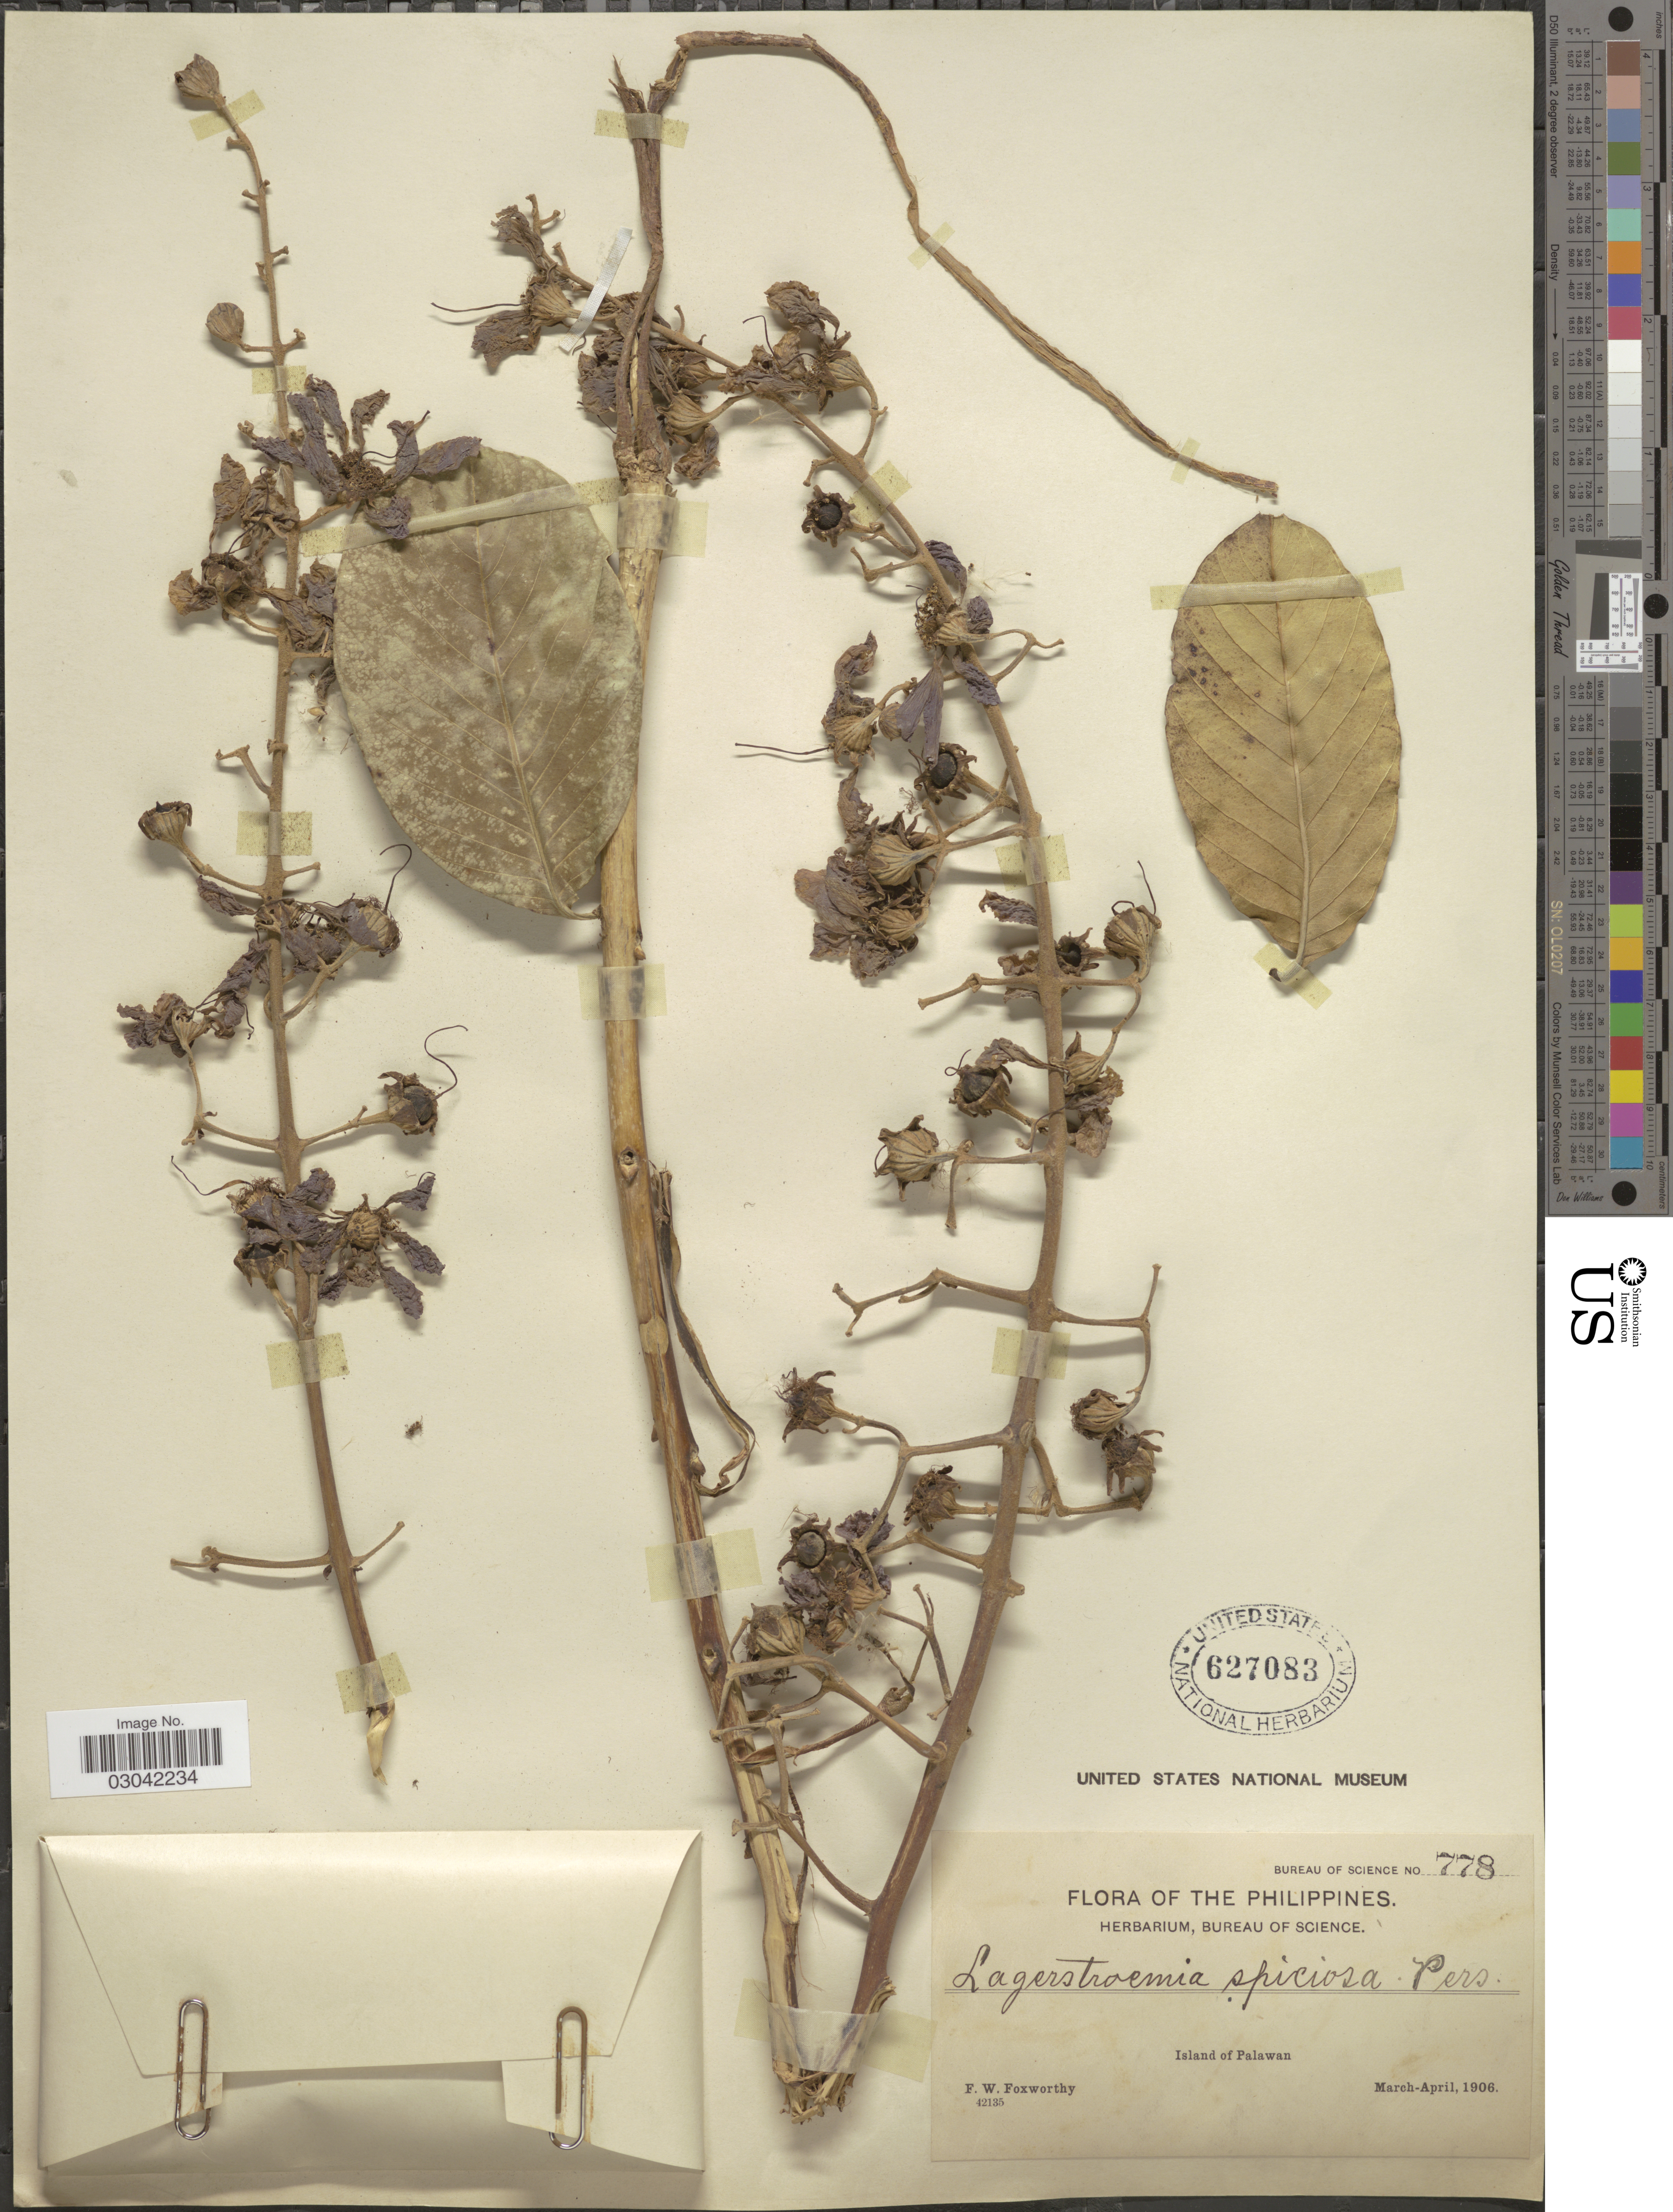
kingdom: Plantae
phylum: Tracheophyta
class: Magnoliopsida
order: Myrtales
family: Lythraceae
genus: Lagerstroemia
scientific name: Lagerstroemia speciosa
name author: (L.) Pers.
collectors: F. W. Foxworthy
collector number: Bureau of Science 778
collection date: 1906-03/1906-04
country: Philippines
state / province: Mimaropa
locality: Island of Palawan.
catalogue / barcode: US 627083